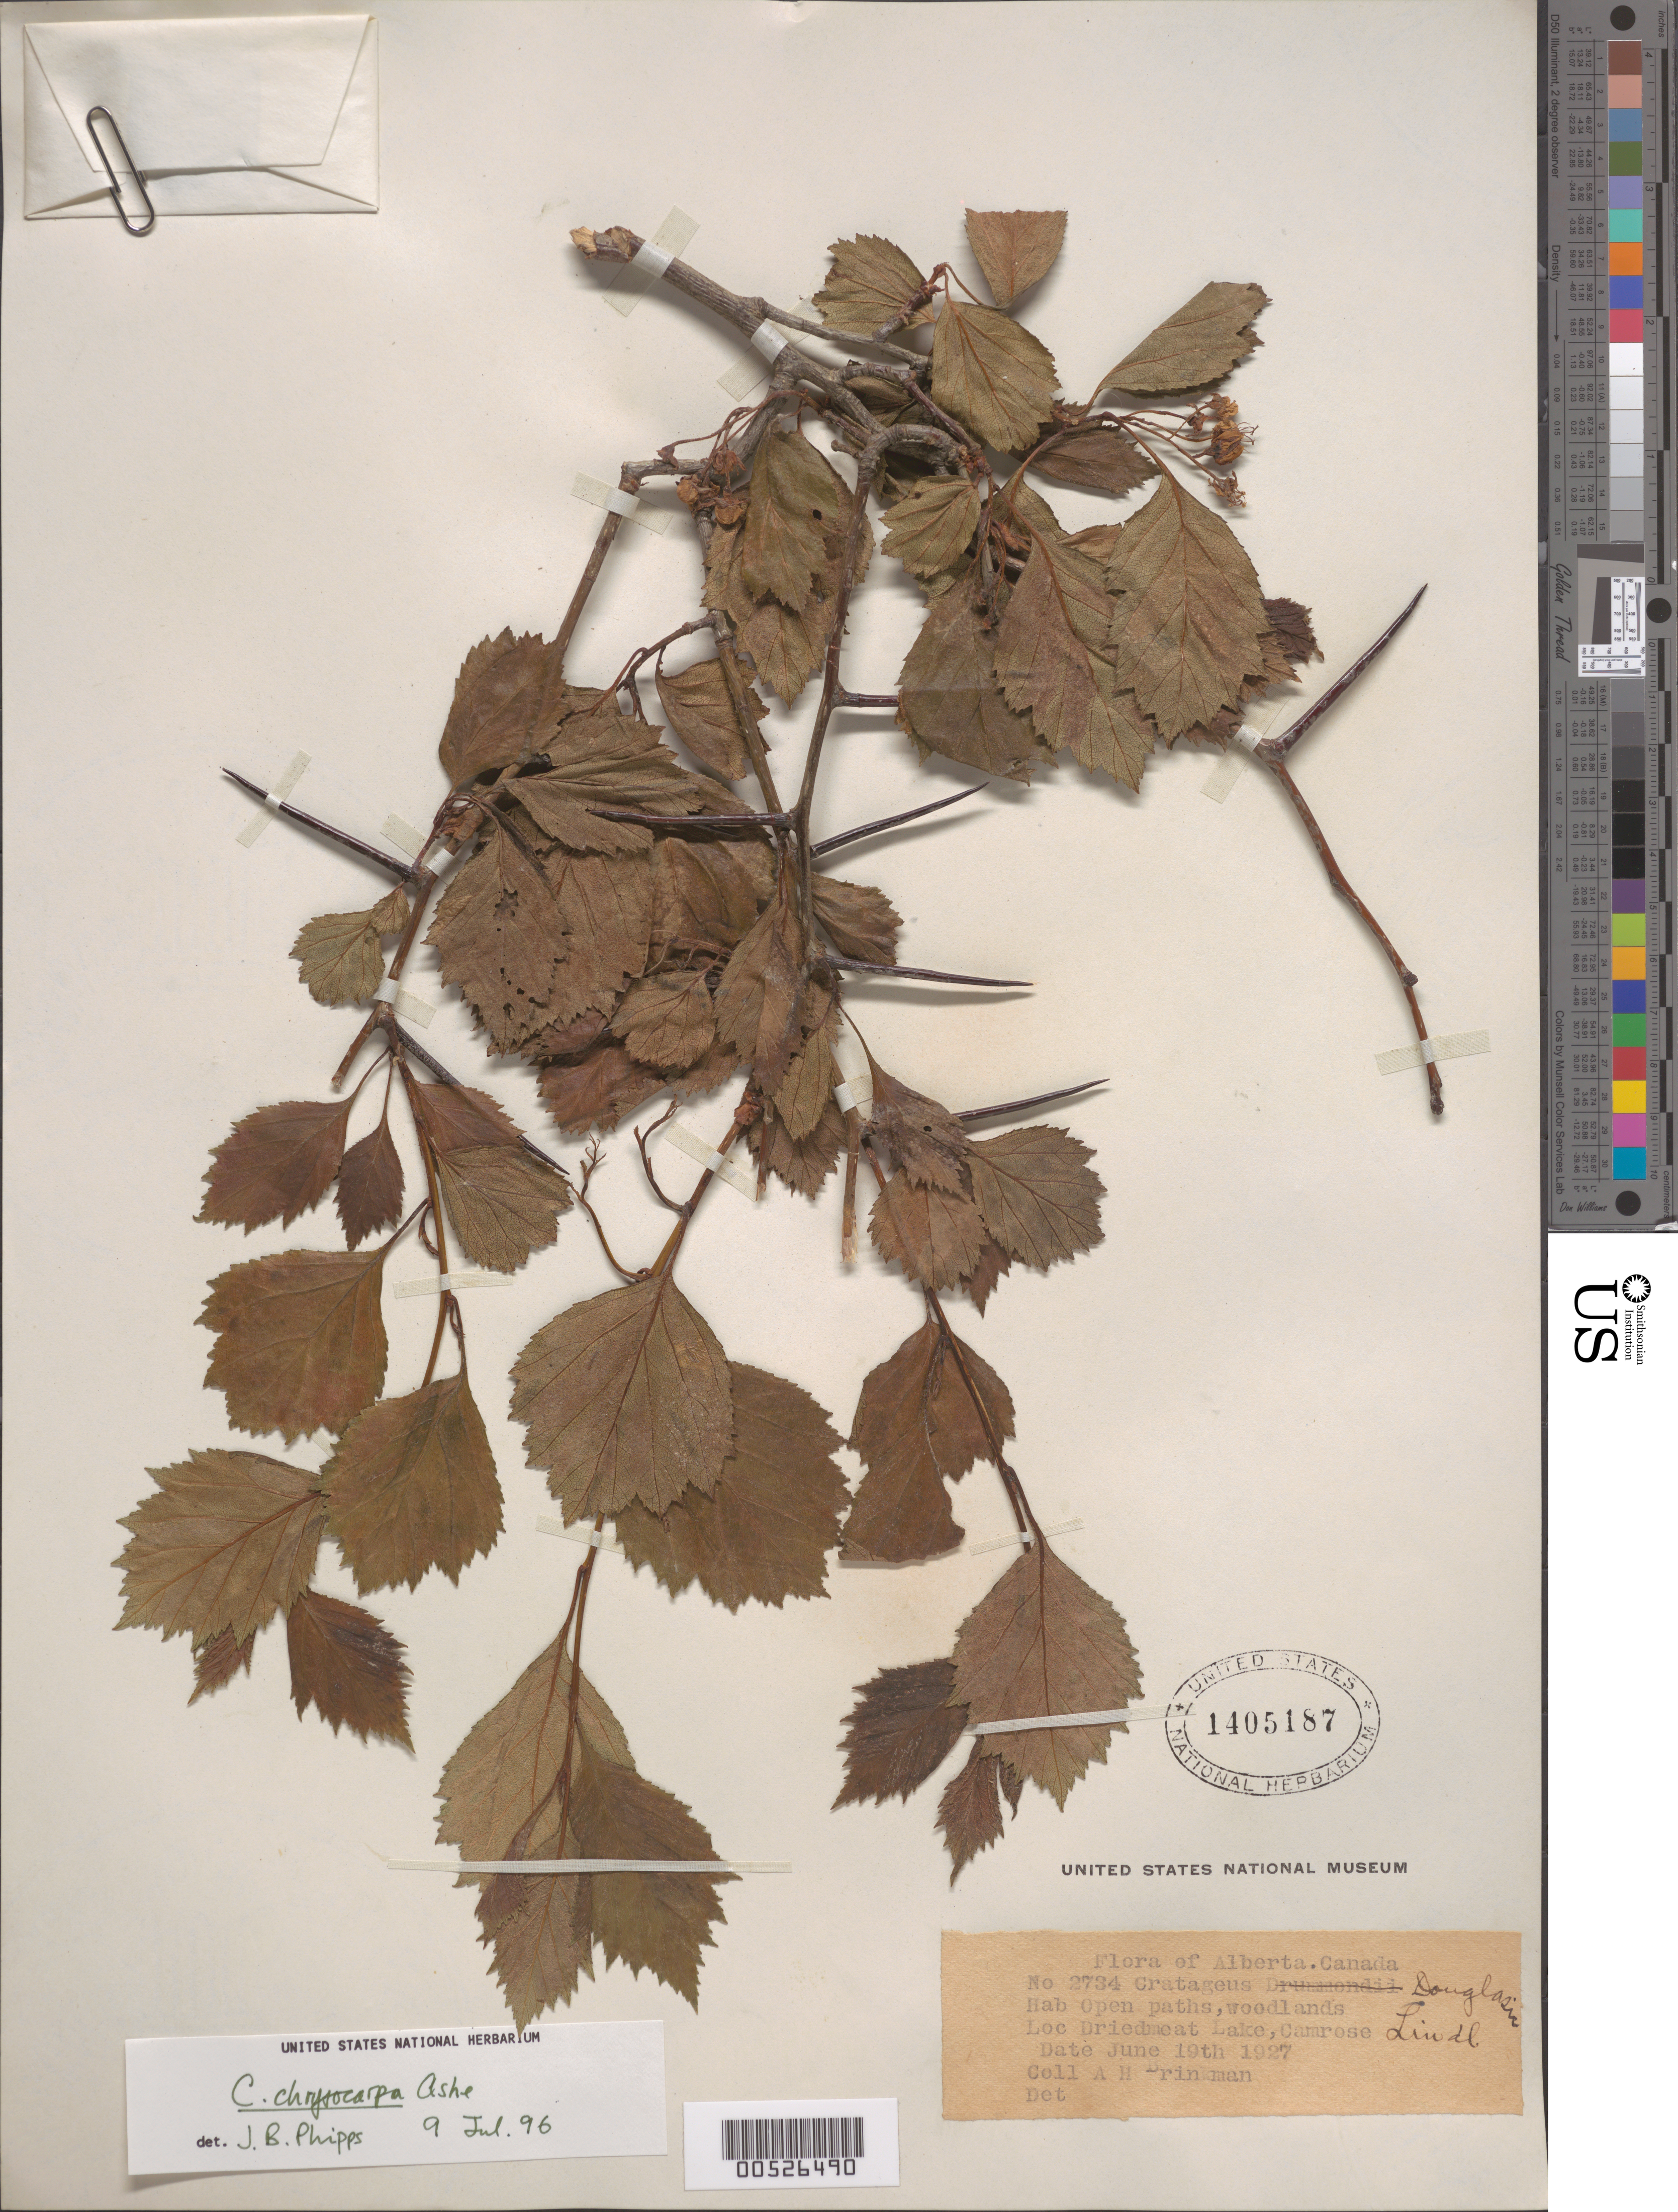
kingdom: Plantae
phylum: Tracheophyta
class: Magnoliopsida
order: Rosales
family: Rosaceae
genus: Crataegus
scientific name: Crataegus chrysocarpa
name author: Ashe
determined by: Phipps, James B., (UWO), University of Western Ontario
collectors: A. Brinkman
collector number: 2734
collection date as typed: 19 Jun 1927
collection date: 1927-06-19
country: Canada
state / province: Alberta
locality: Driedmeat Lake, Camrose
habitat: Open paths, woodlands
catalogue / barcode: US 1405187